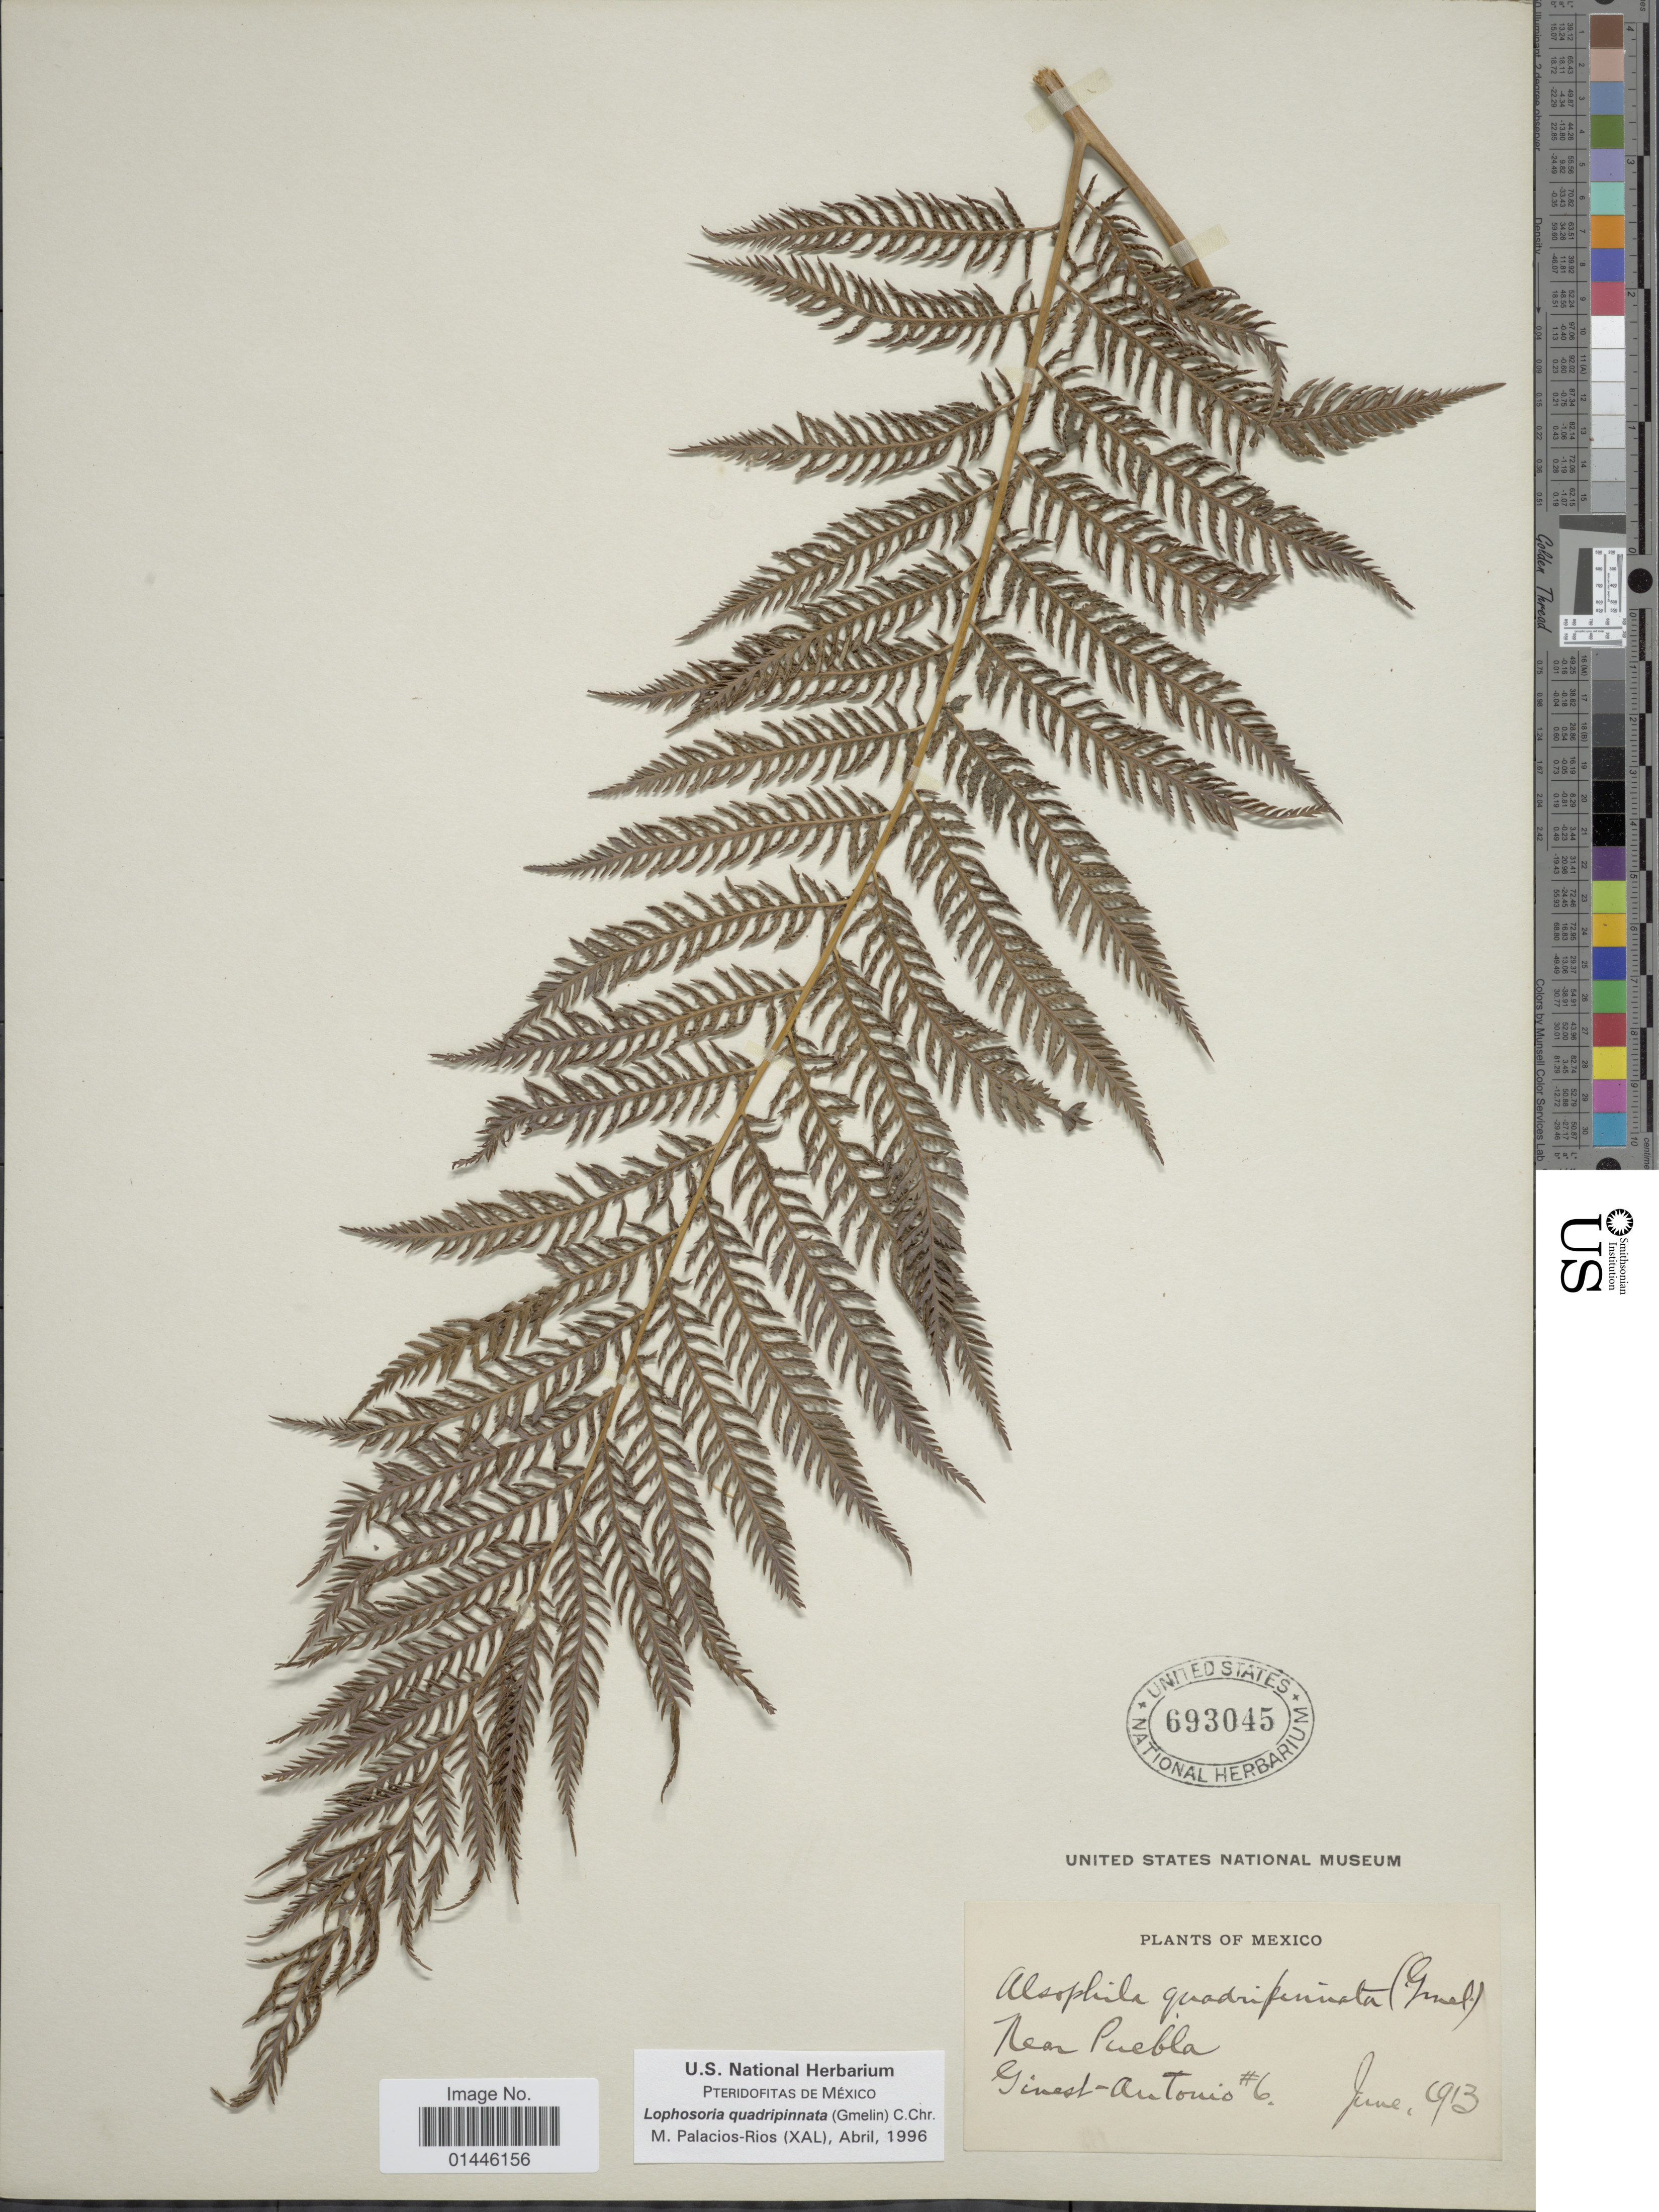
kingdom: Plantae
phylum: Tracheophyta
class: Polypodiopsida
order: Cyatheales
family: Dicksoniaceae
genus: Lophosoria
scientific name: Lophosoria quadripinnata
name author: (J.F. Gmel.) C. Chr.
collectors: Ginest-Antonio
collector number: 6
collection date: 1913-06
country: Mexico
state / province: Puebla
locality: Near Puebla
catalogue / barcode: US 693045